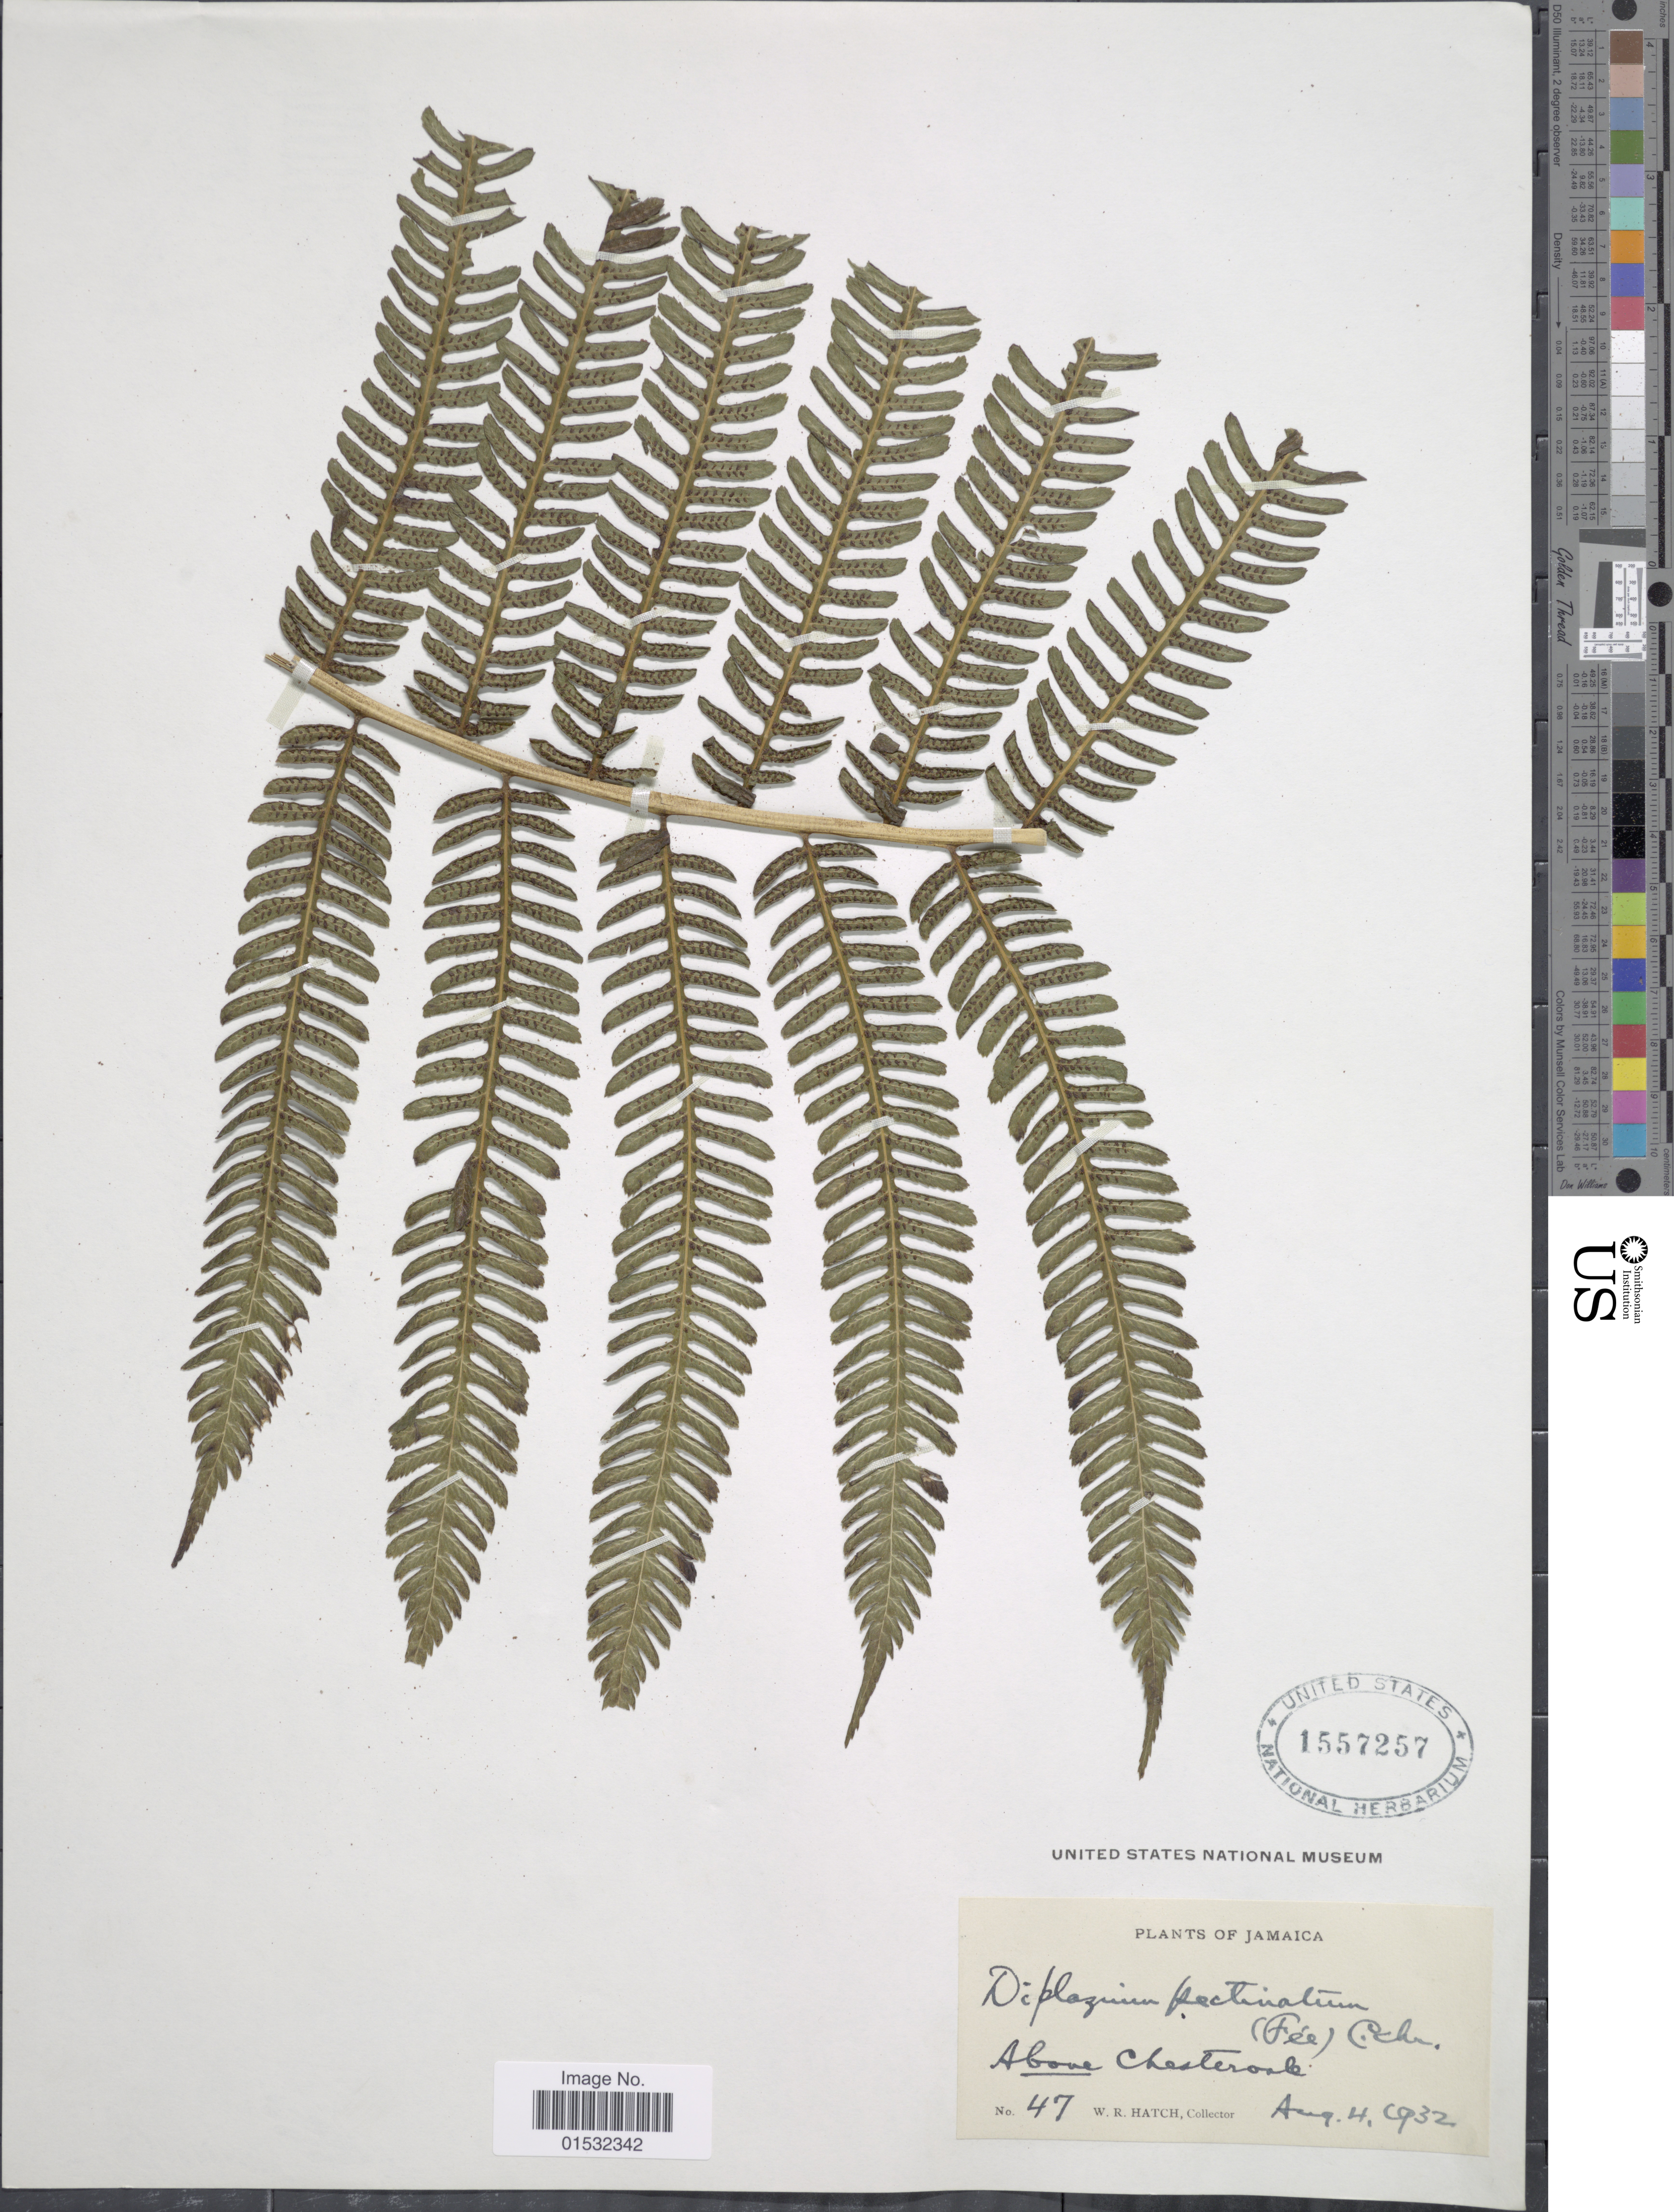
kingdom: Plantae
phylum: Tracheophyta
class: Polypodiopsida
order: Polypodiales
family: Athyriaceae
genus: Diplazium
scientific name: Diplazium pectinatum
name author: (Fée) C. Chr.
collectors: W. Hatch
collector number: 47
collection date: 1932-08-04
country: Jamaica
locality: Above Chesterock [interpreted]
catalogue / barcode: US 1557257